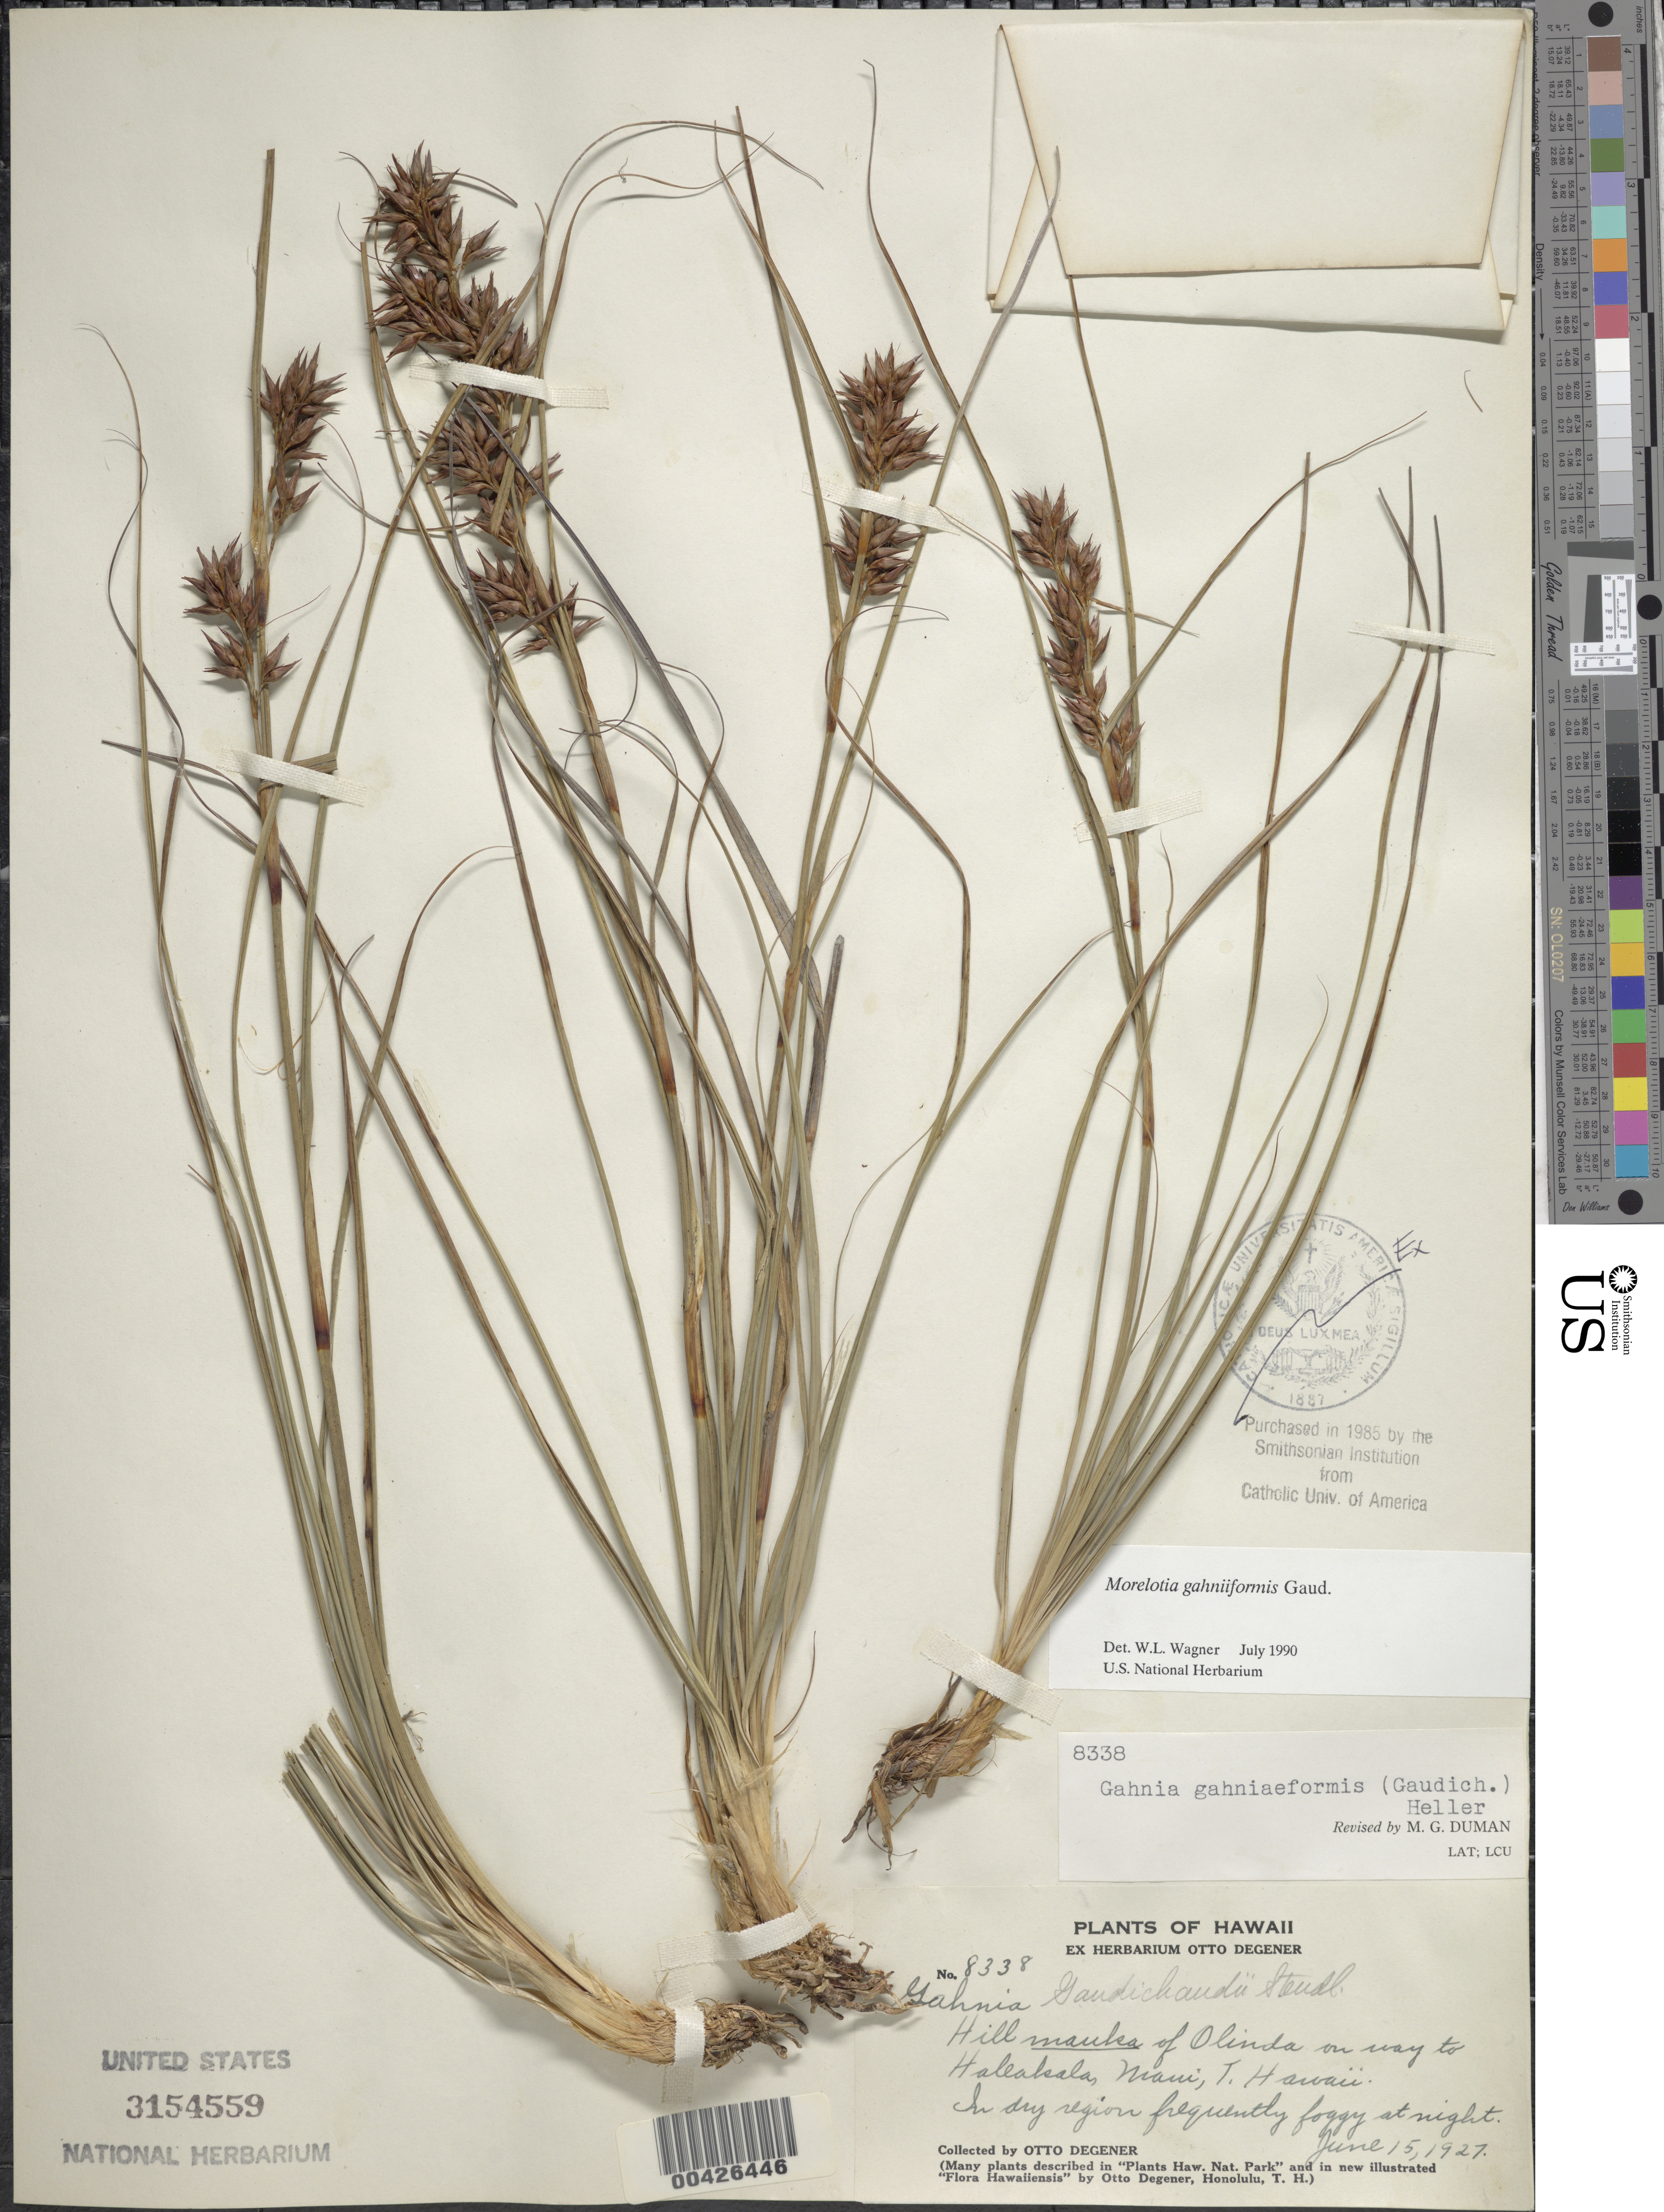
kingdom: Plantae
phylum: Tracheophyta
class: Liliopsida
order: Poales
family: Cyperaceae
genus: Morelotia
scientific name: Morelotia gahniiformis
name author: Gaudich.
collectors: O. Degener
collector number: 8338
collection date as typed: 15 Jun 1927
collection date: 1927-06-15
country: United States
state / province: Hawaii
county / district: Maui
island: Maui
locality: Hill mauka of Olinda on way to Haleakala, Maui, T. Hawaii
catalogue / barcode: US 3154559